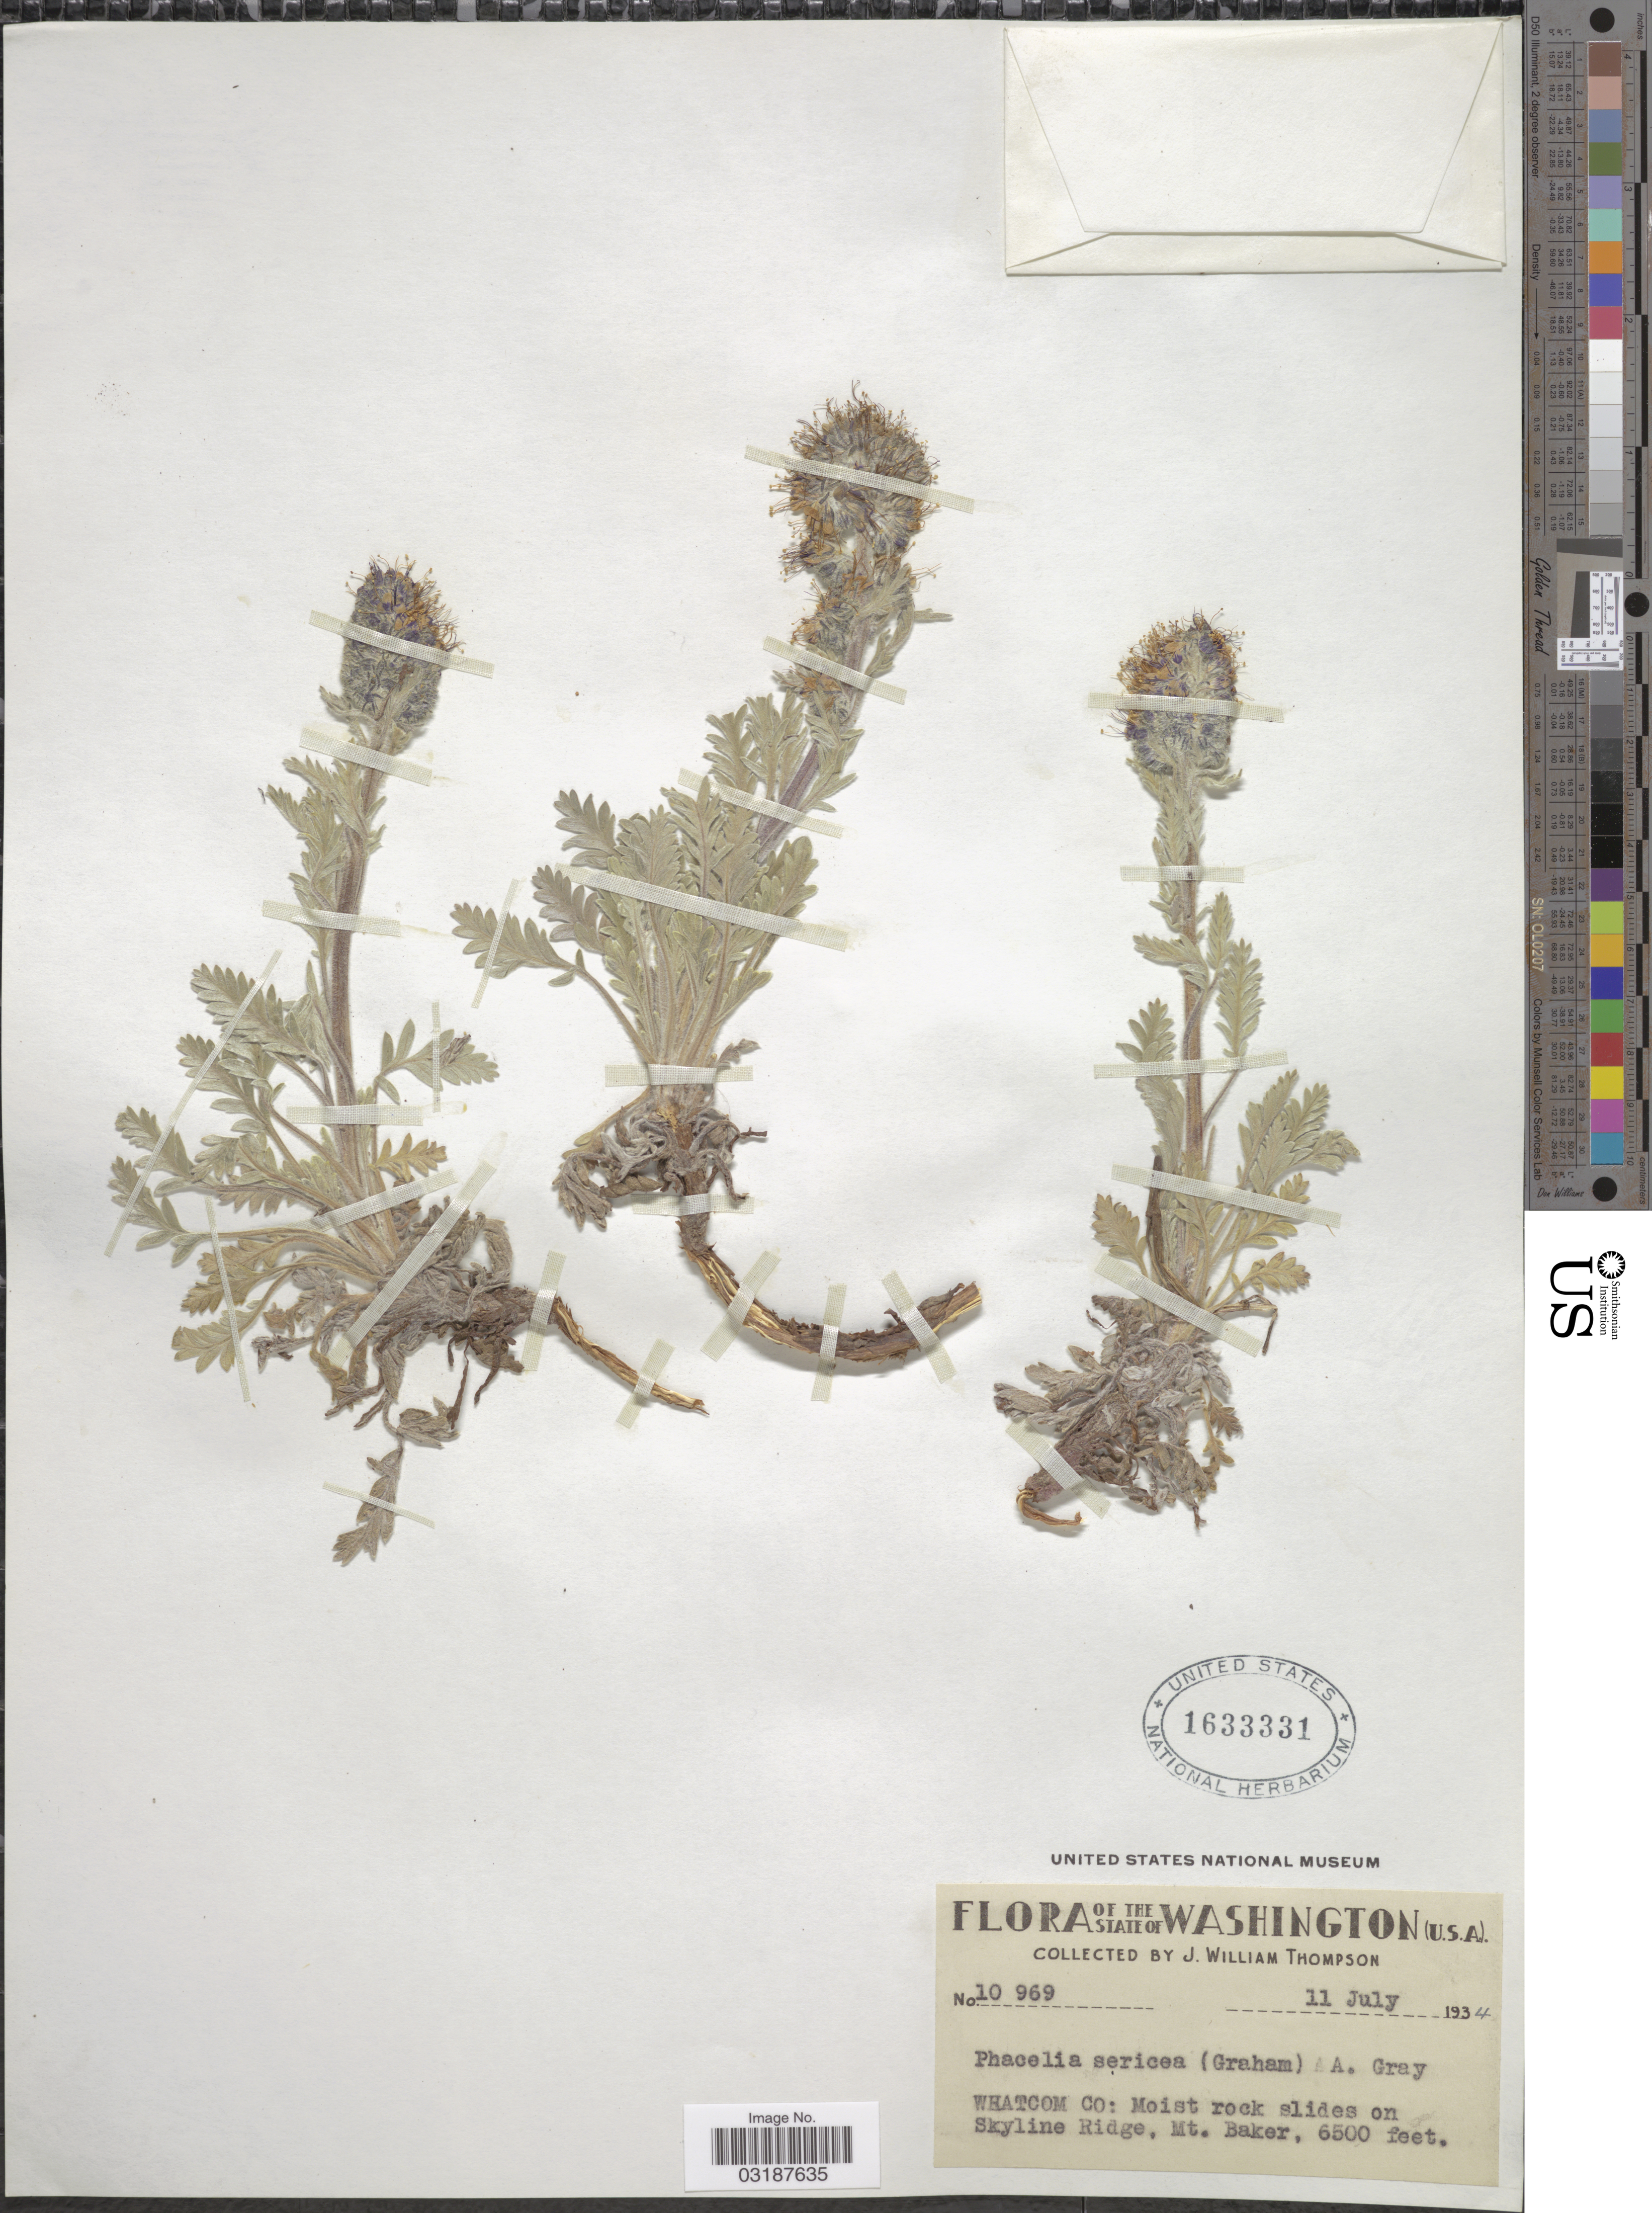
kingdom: Plantae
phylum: Tracheophyta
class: Magnoliopsida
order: Boraginales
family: Hydrophyllaceae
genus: Phacelia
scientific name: Phacelia sericea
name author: (Graham) A. Gray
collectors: J. W. Thompson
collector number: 10969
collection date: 1934-07-11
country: United States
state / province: Washington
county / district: Whitman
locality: WHATCOM CO: Moist rock slides on Skyline Ridge, Mt. Baker.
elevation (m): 1981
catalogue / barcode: US 1633331